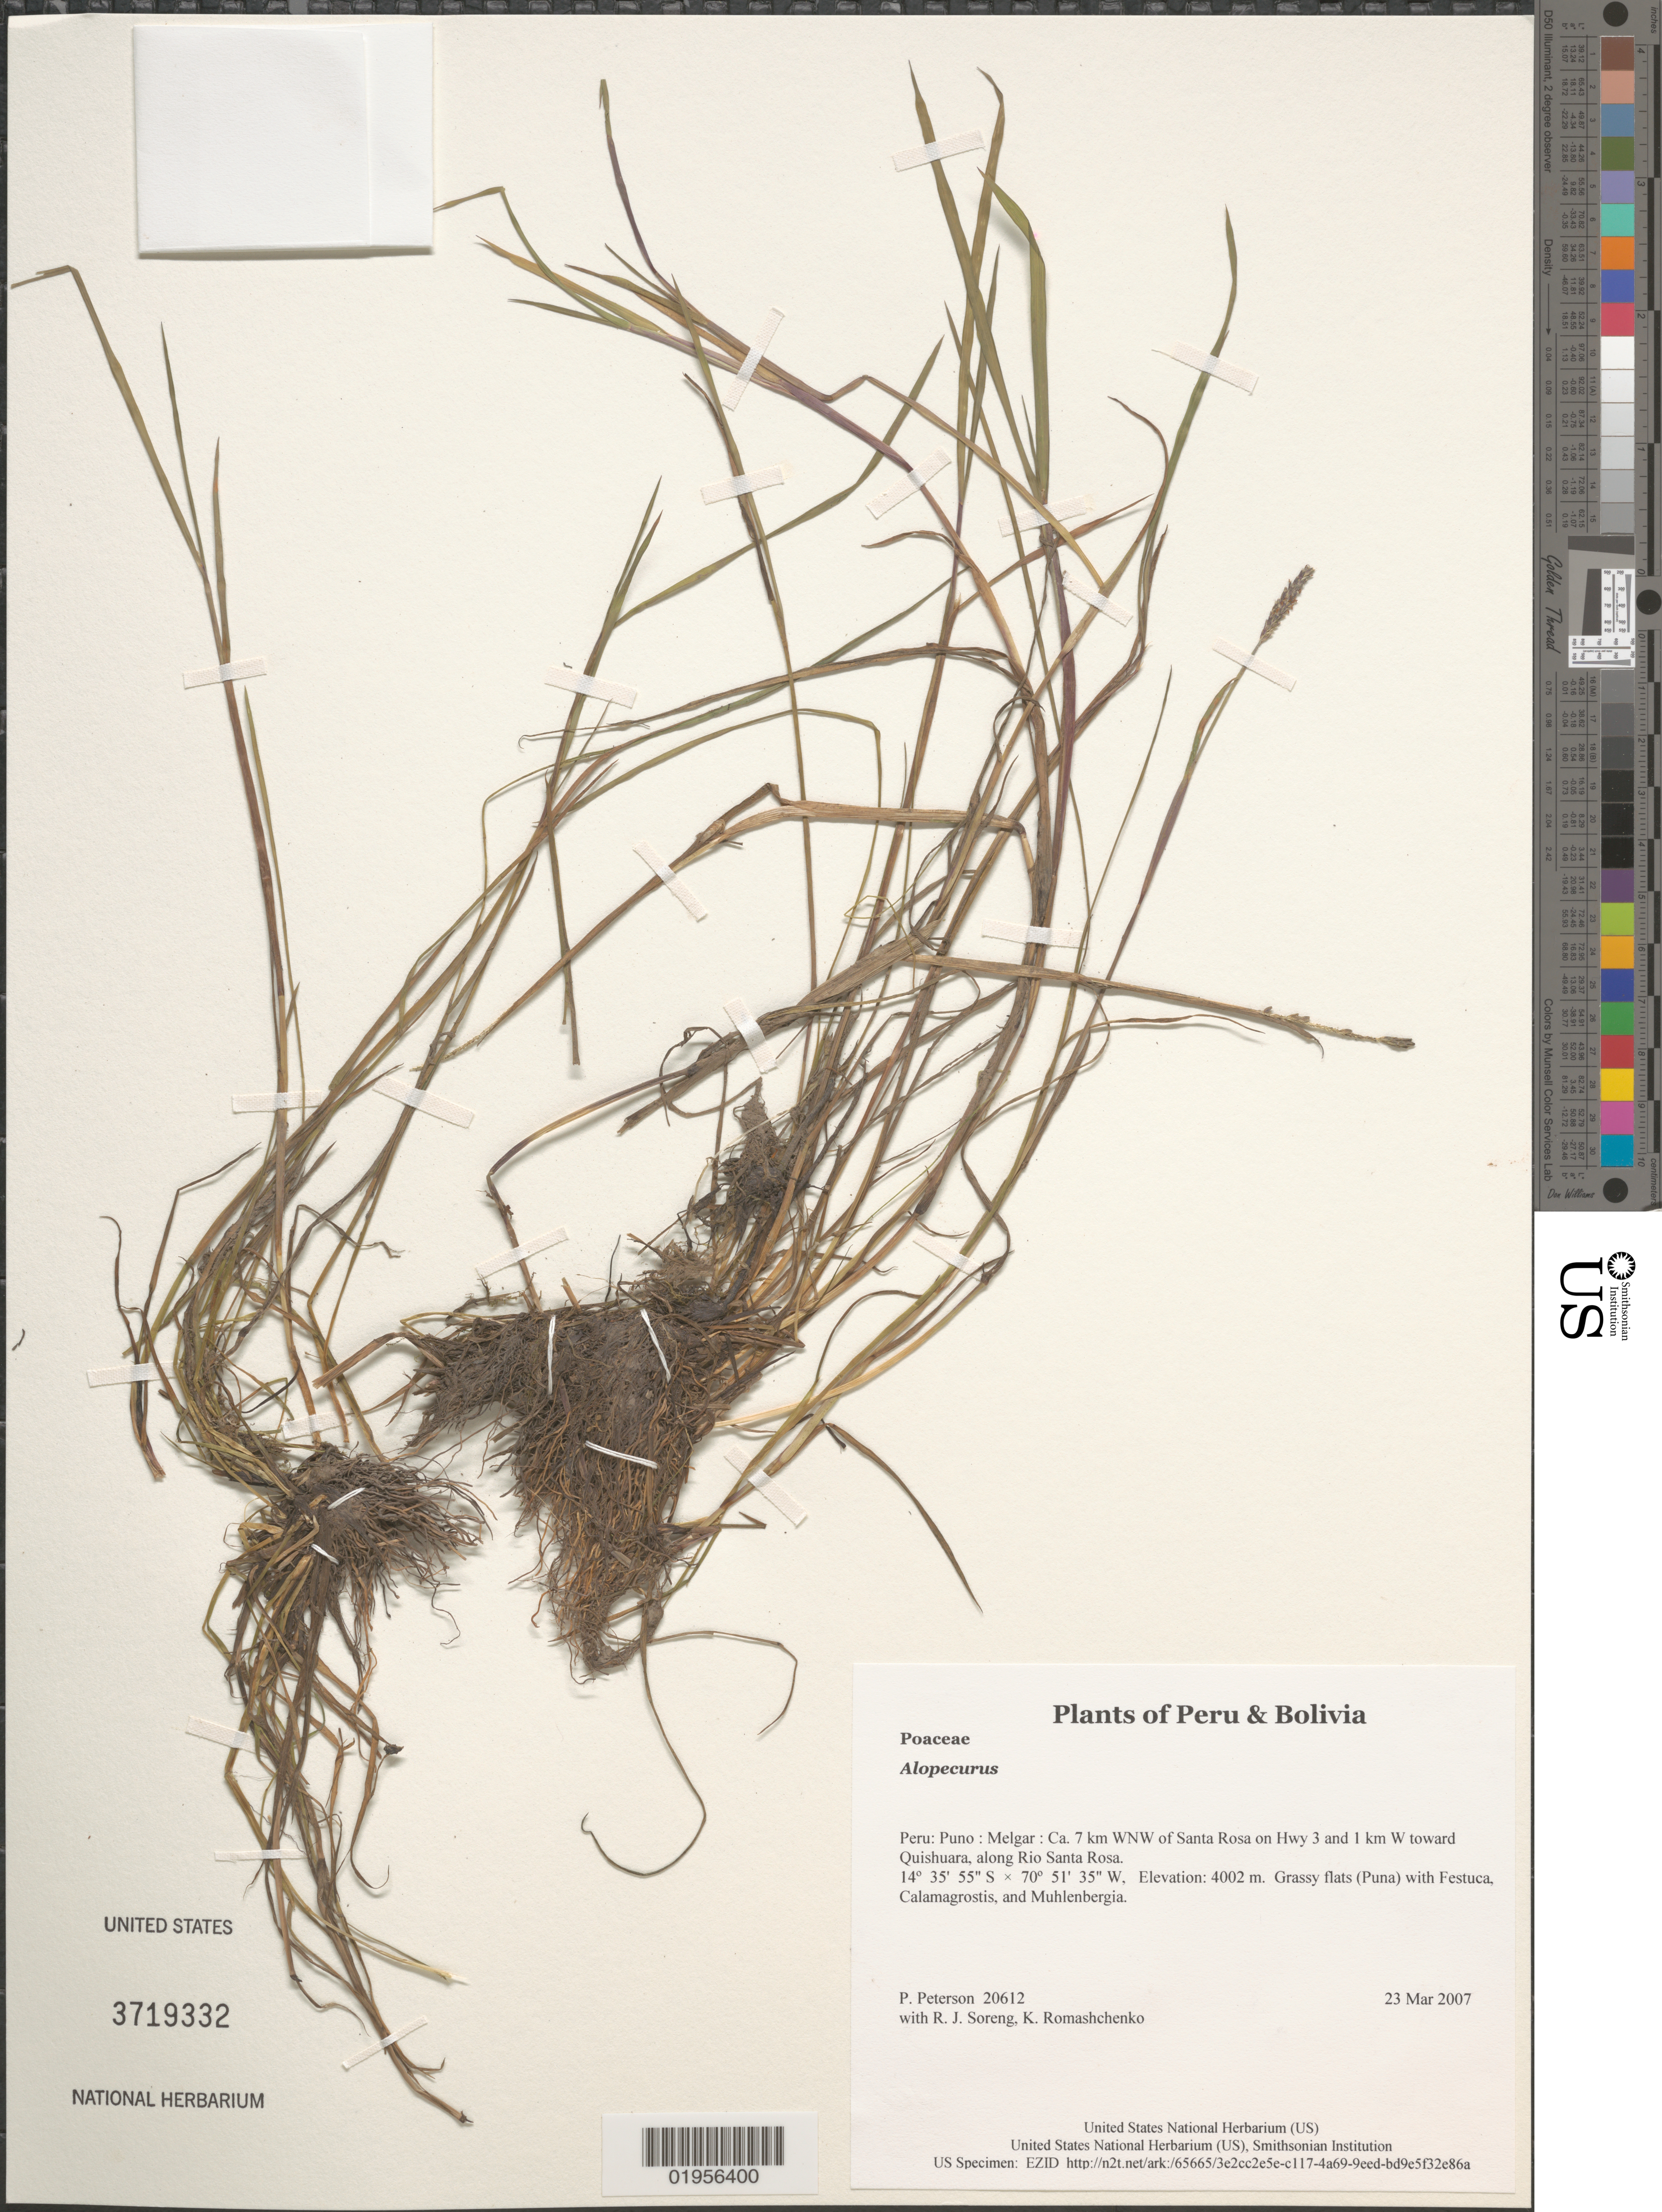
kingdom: Plantae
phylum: Tracheophyta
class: Liliopsida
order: Poales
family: Poaceae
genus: Alopecurus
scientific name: Alopecurus sp.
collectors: P. M. Peterson, R. J. Soreng & K. Romashchenko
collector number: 20612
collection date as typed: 23 Mar 2007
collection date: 2007-03-23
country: Peru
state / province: Puno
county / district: Melgar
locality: Ca. 7 km WNW of Santa Rosa on Hwy 3 and 1 km W toward Quishuara, along Rio Santa Rosa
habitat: Grassy flats (Puna) with Festuca, Calamagrostis, and Muhlenbergia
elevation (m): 4002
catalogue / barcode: US 3719332